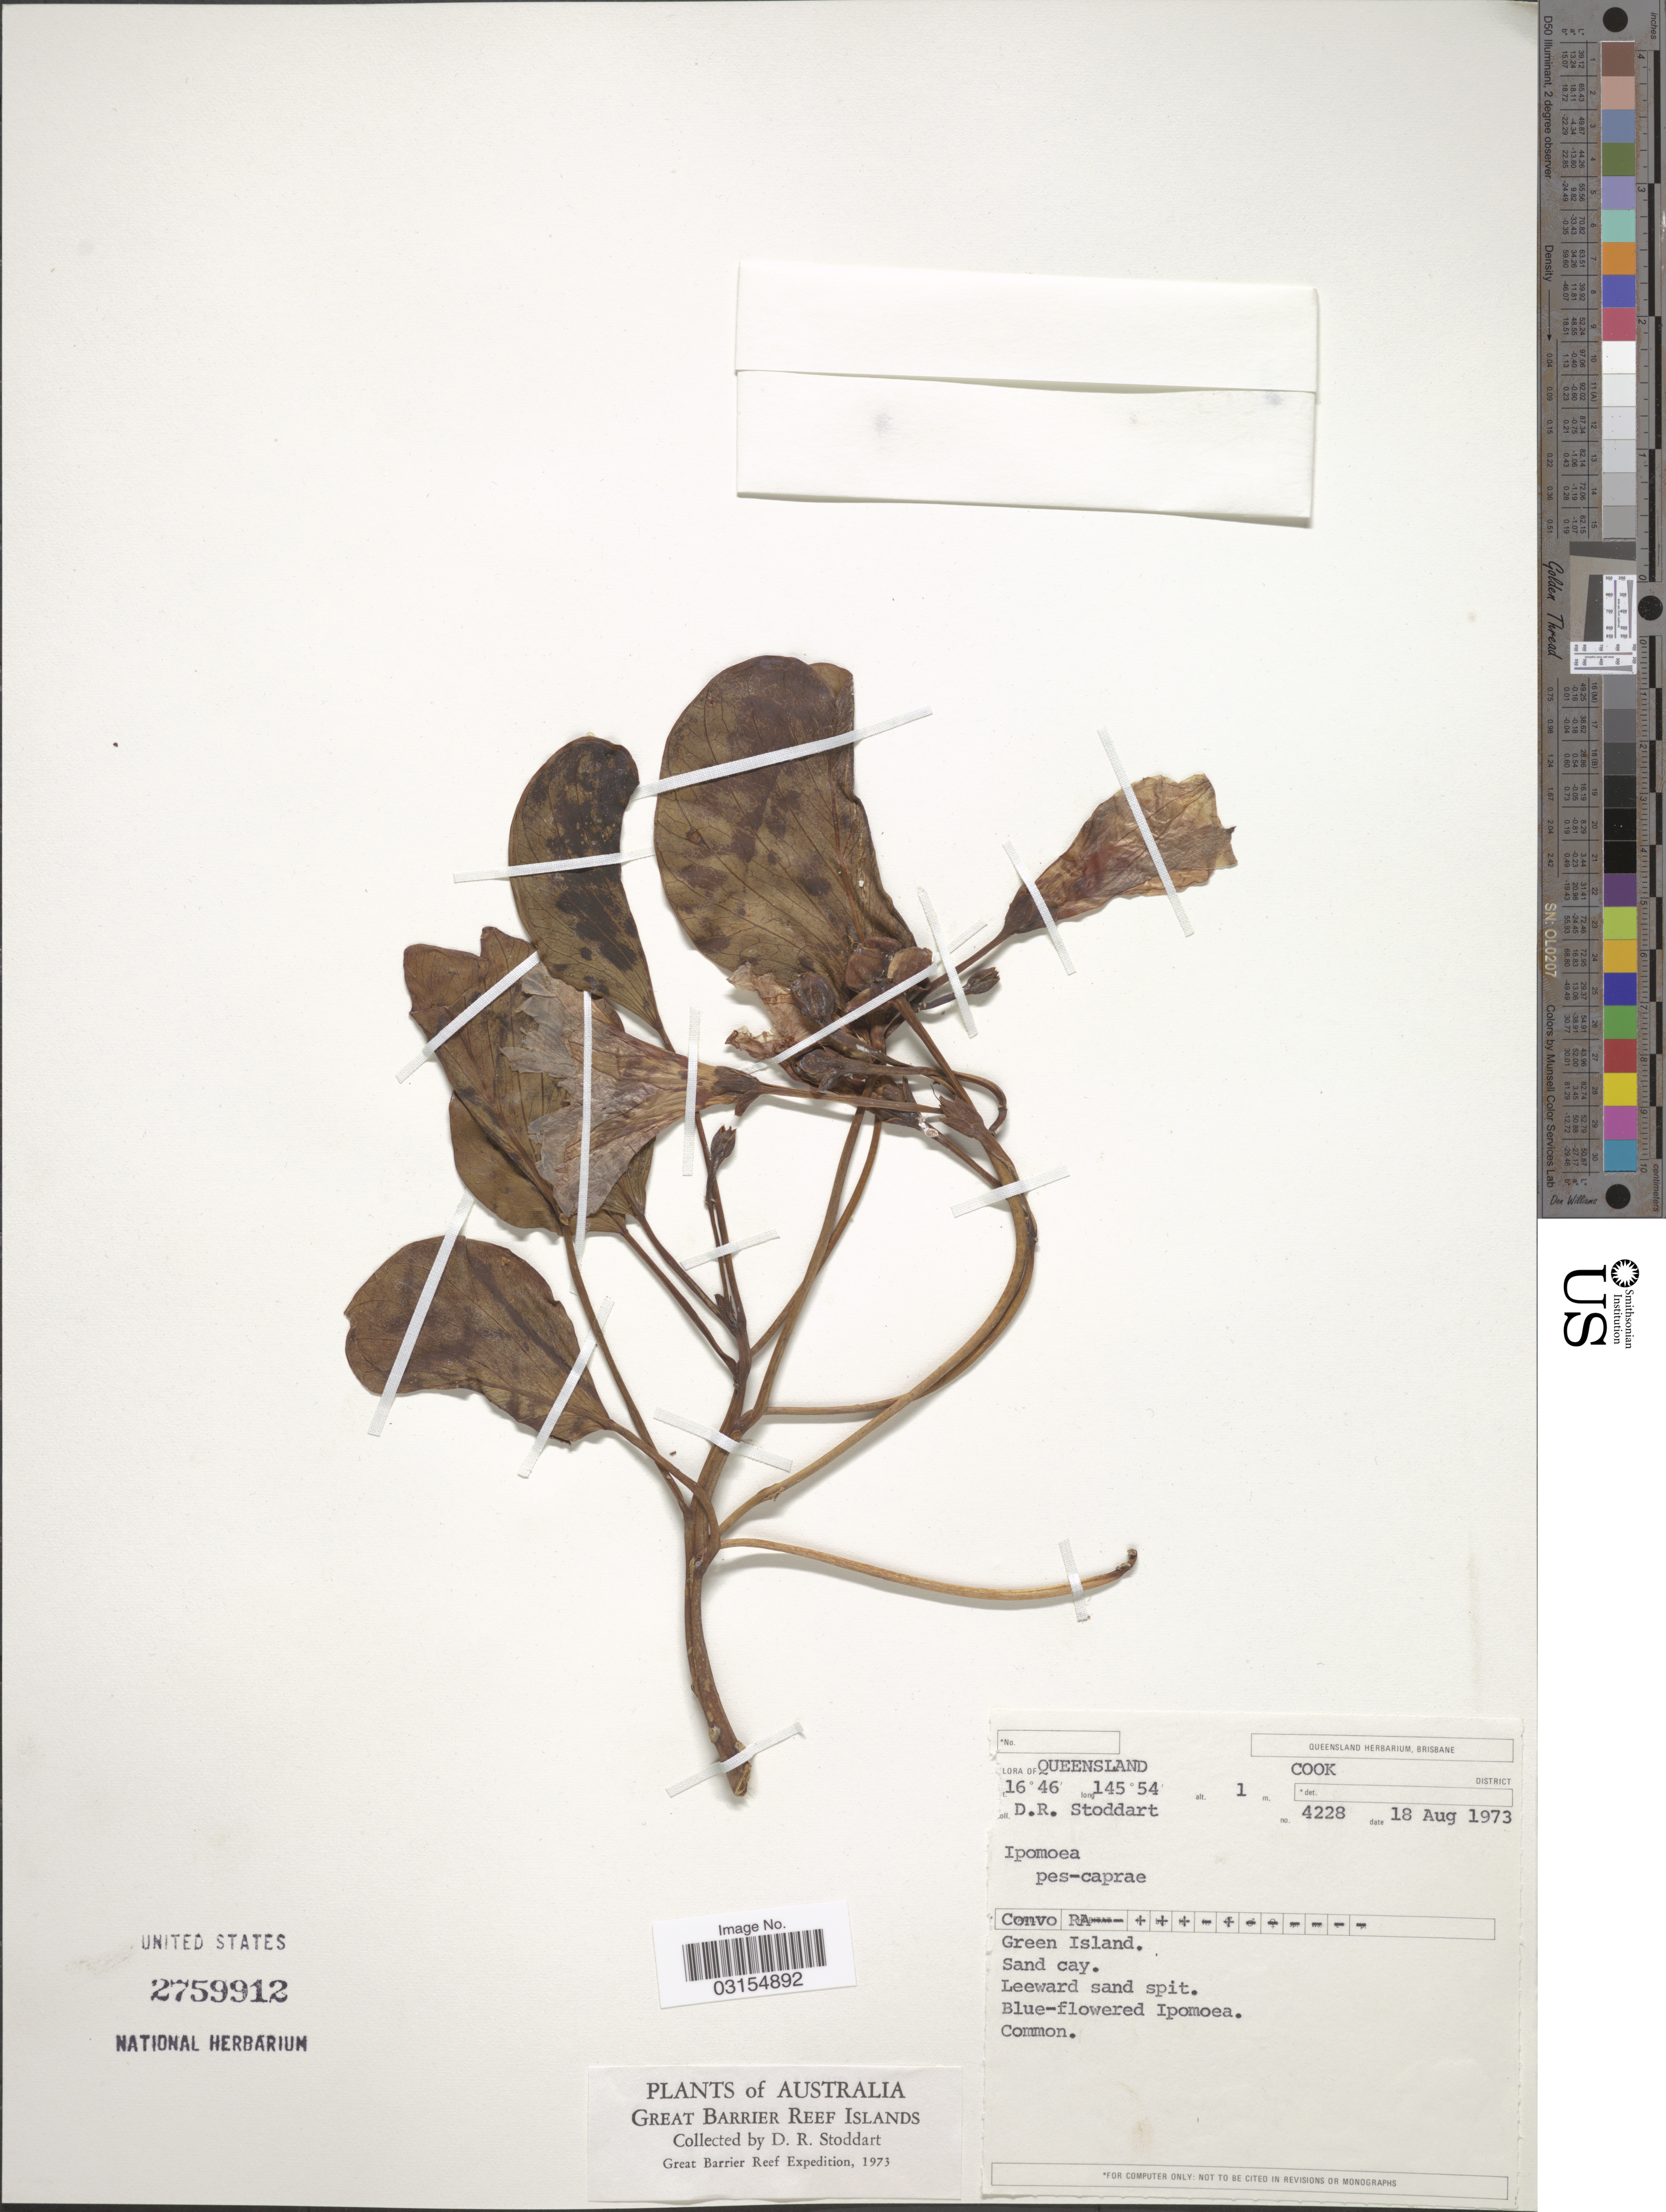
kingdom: Plantae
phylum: Tracheophyta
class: Magnoliopsida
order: Solanales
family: Convolvulaceae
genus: Ipomoea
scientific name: Ipomoea pes-caprae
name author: (L.) R. Br.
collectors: D. R. Stoddart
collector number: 4228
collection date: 1973-08-18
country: Australia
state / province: Queensland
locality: Great Barrier Reef Islands. Cook District. Green Island. Sand Cay. Leeward sand pit.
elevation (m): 1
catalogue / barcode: US 2759912